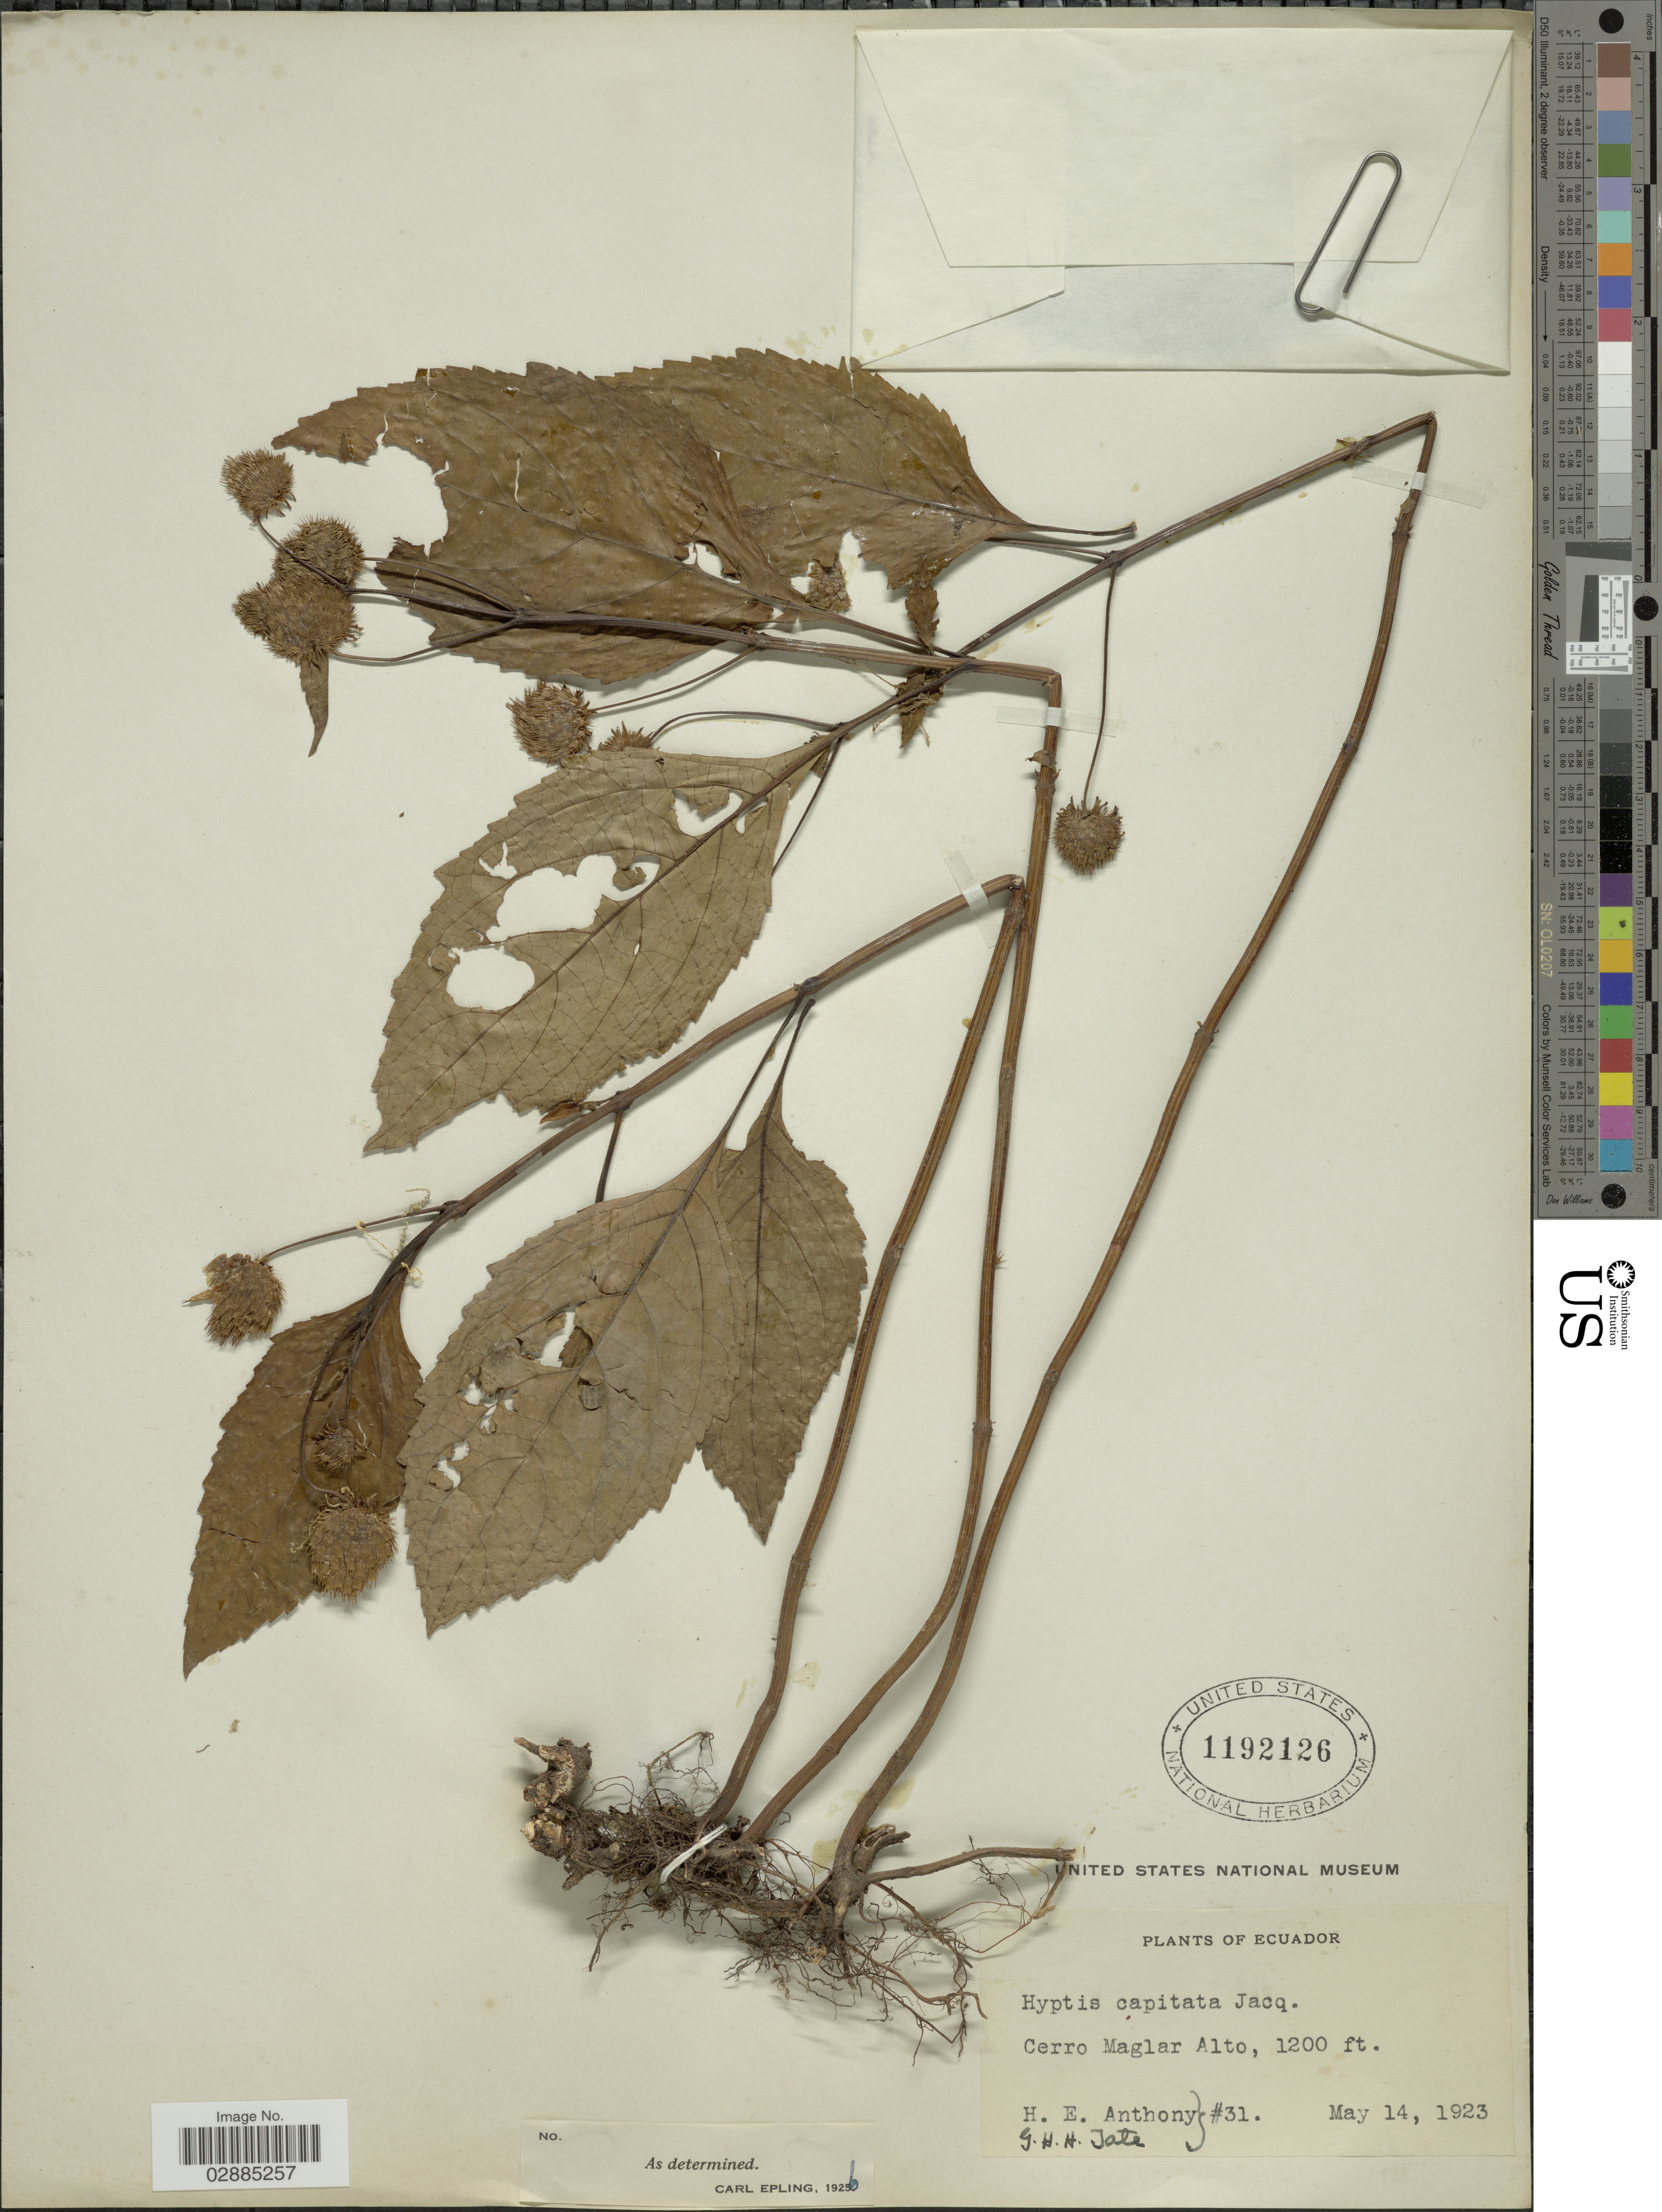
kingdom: Plantae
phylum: Tracheophyta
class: Magnoliopsida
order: Lamiales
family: Lamiaceae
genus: Hyptis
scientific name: Hyptis capitata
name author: Jacq.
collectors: H. E. Anthony & G. H. H.Tate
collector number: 31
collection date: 1923-05-14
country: Ecuador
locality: Cerro Maglar Alto.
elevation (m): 366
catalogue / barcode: US 1192126